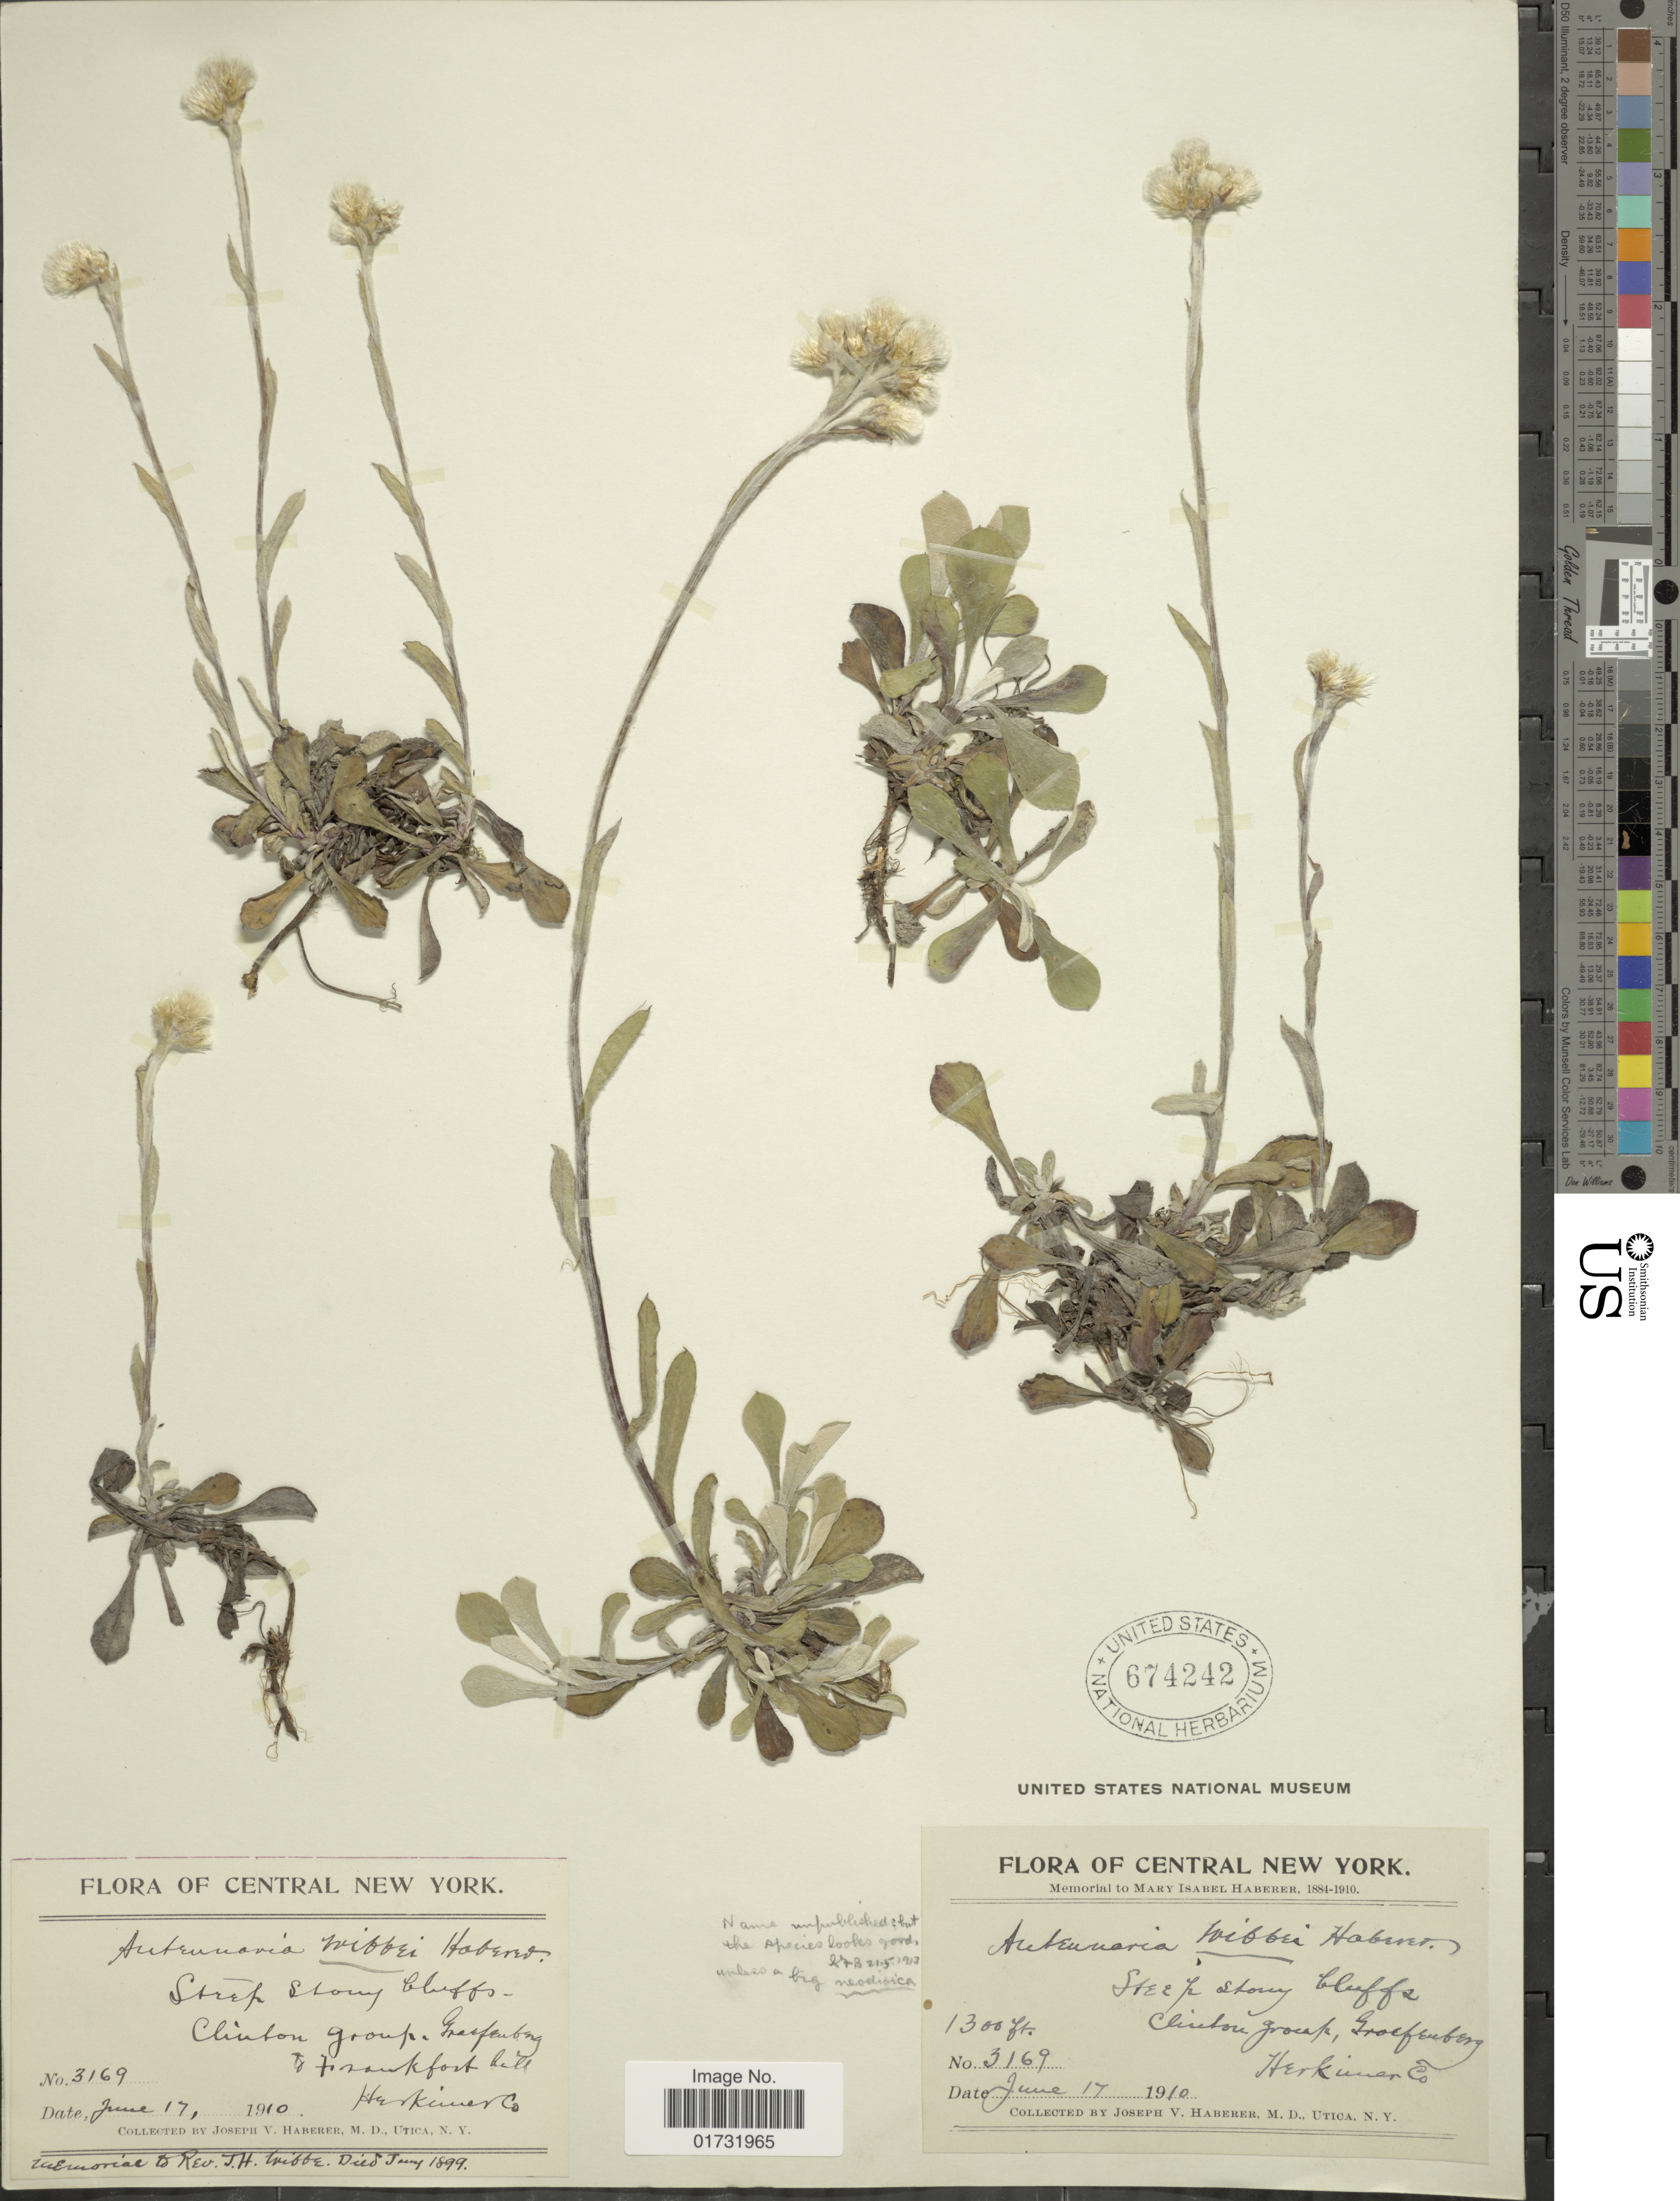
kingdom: Plantae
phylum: Tracheophyta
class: Magnoliopsida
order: Asterales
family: Asteraceae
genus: Antennaria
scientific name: Antennaria neodioica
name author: Greene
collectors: J. V. Haberer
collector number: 3169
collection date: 1910-06-17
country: United States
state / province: New York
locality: Central New York. Clinton group, Graefenberg to Frankfort hill. Herkiner Co.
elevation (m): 396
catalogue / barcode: US 674242